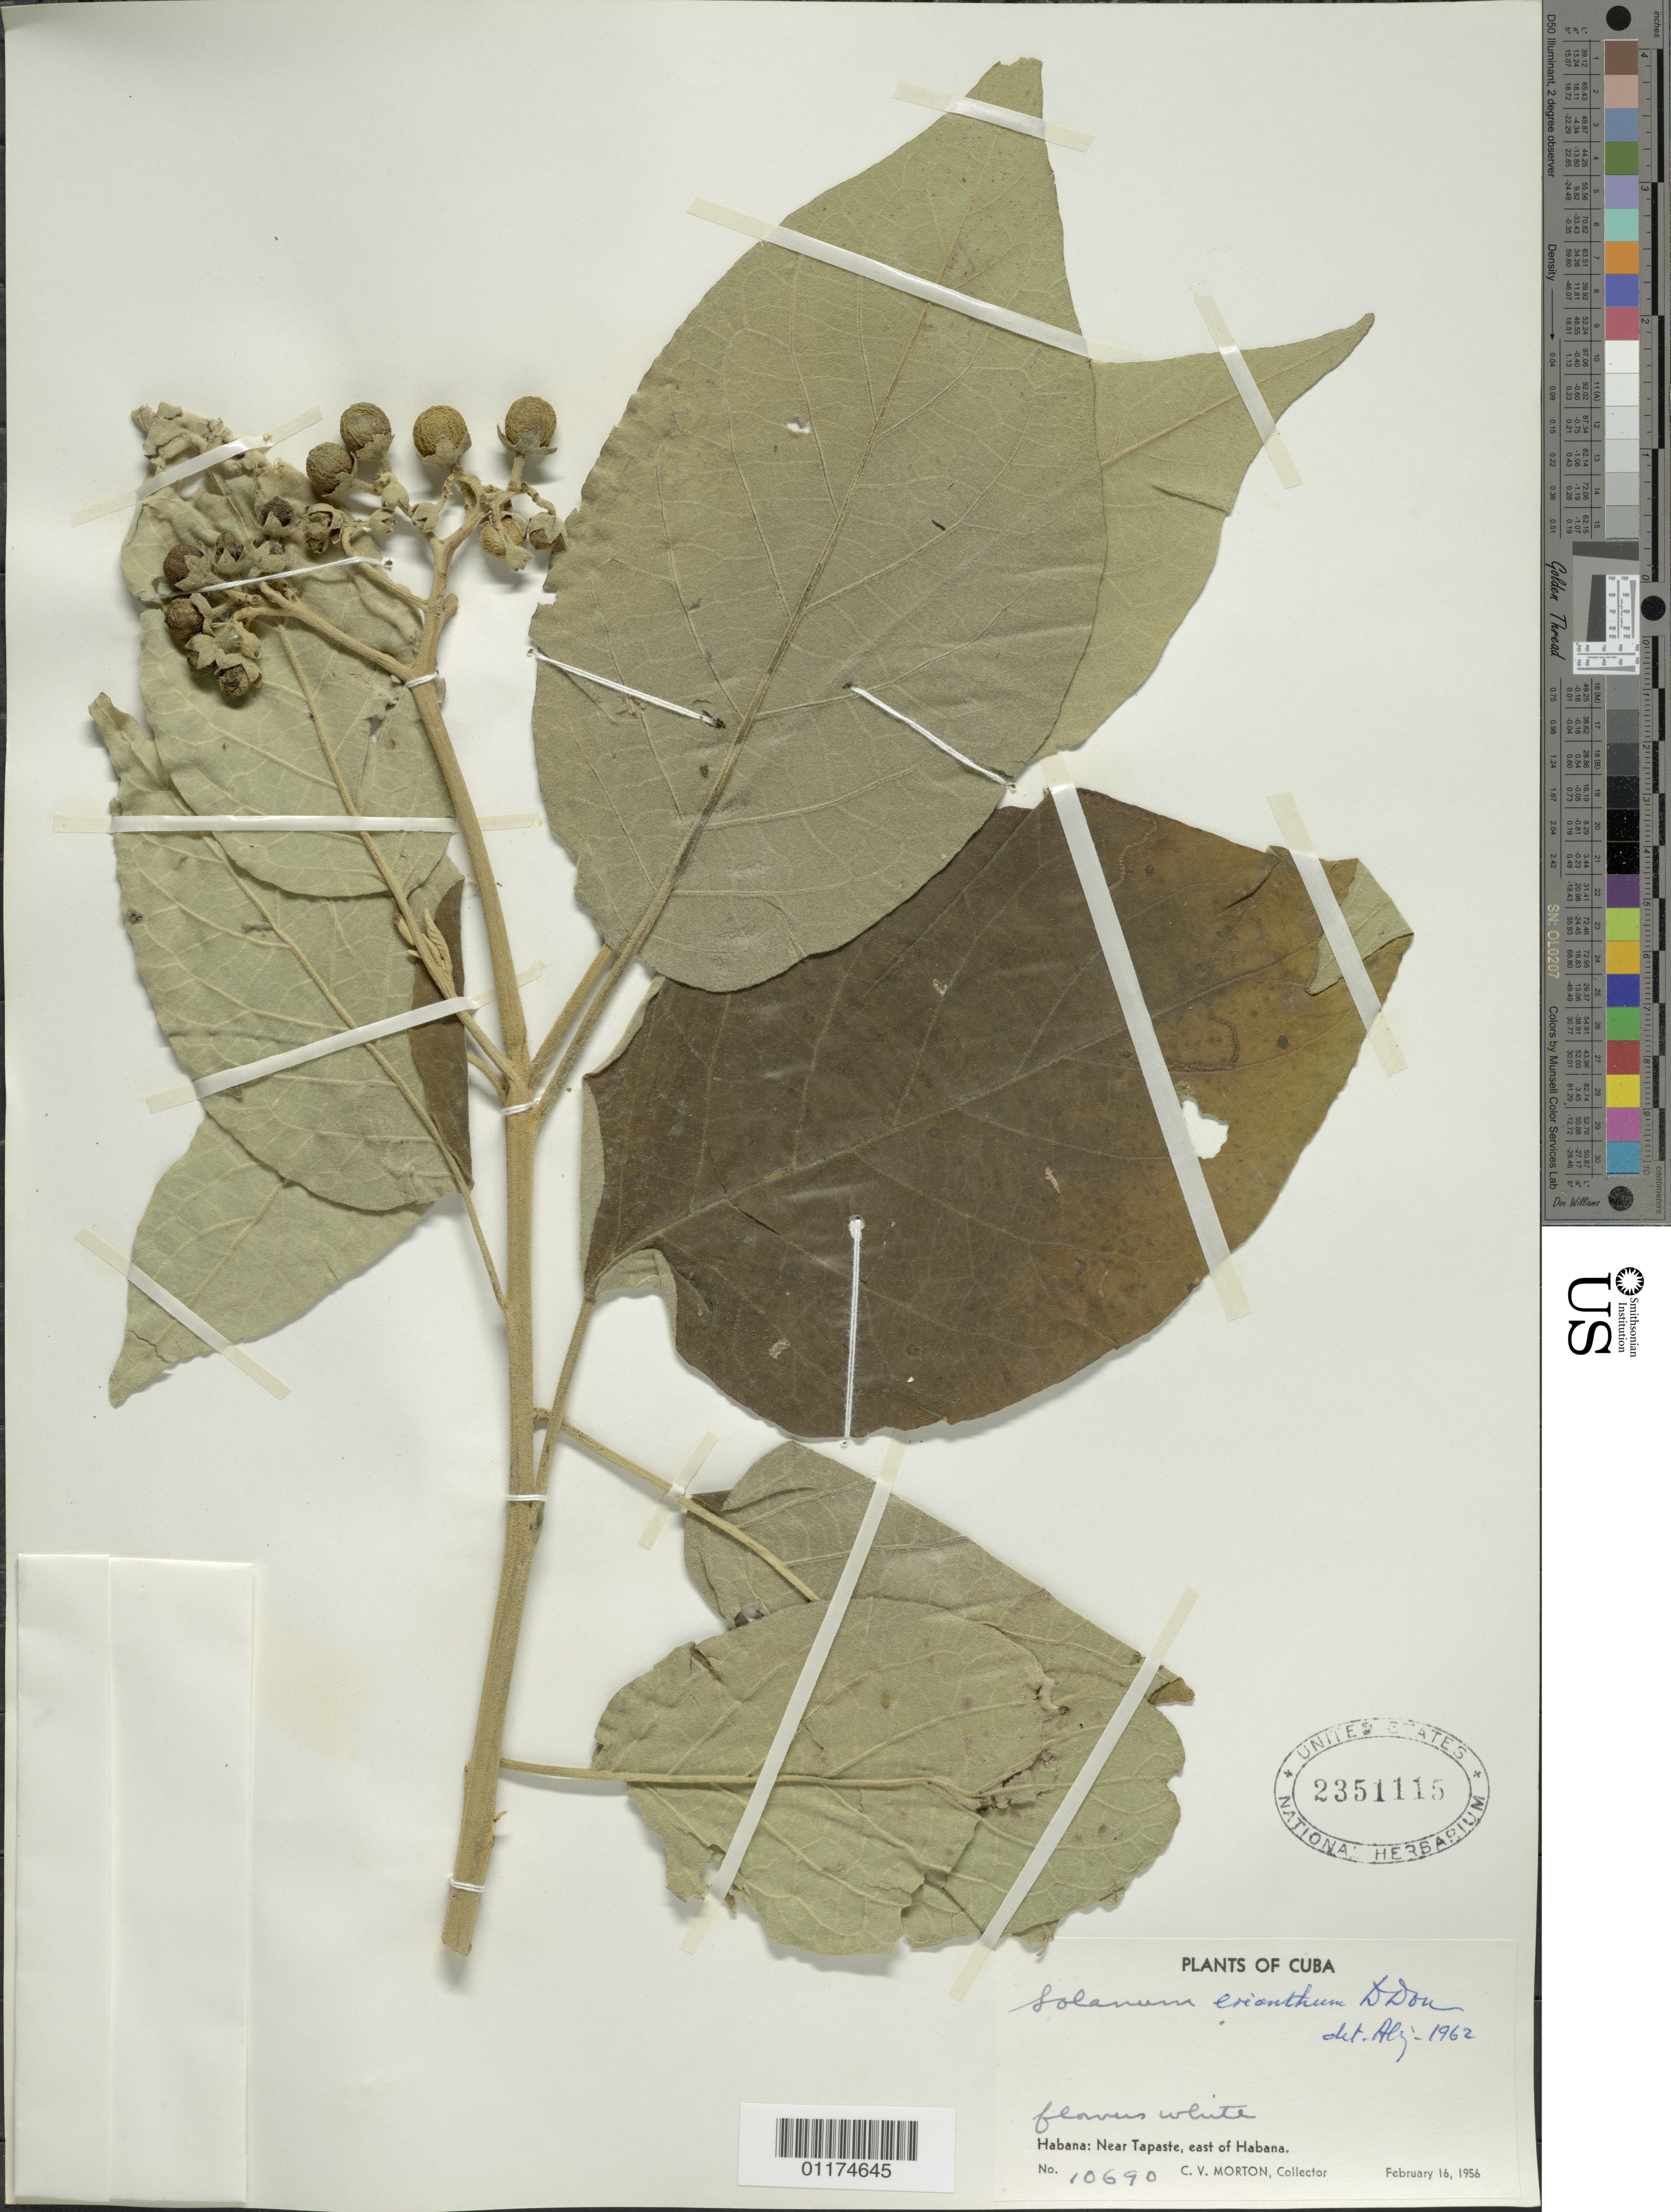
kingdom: Plantae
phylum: Tracheophyta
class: Magnoliopsida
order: Solanales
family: Solanaceae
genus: Solanum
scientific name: Solanum erianthum var. erianthum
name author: D. Don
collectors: C. V. Morton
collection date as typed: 16 Feb 1956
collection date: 1956-02-16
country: Cuba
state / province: La Habana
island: Cuba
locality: Near Tapaste, east of Habana.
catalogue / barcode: US 12351115